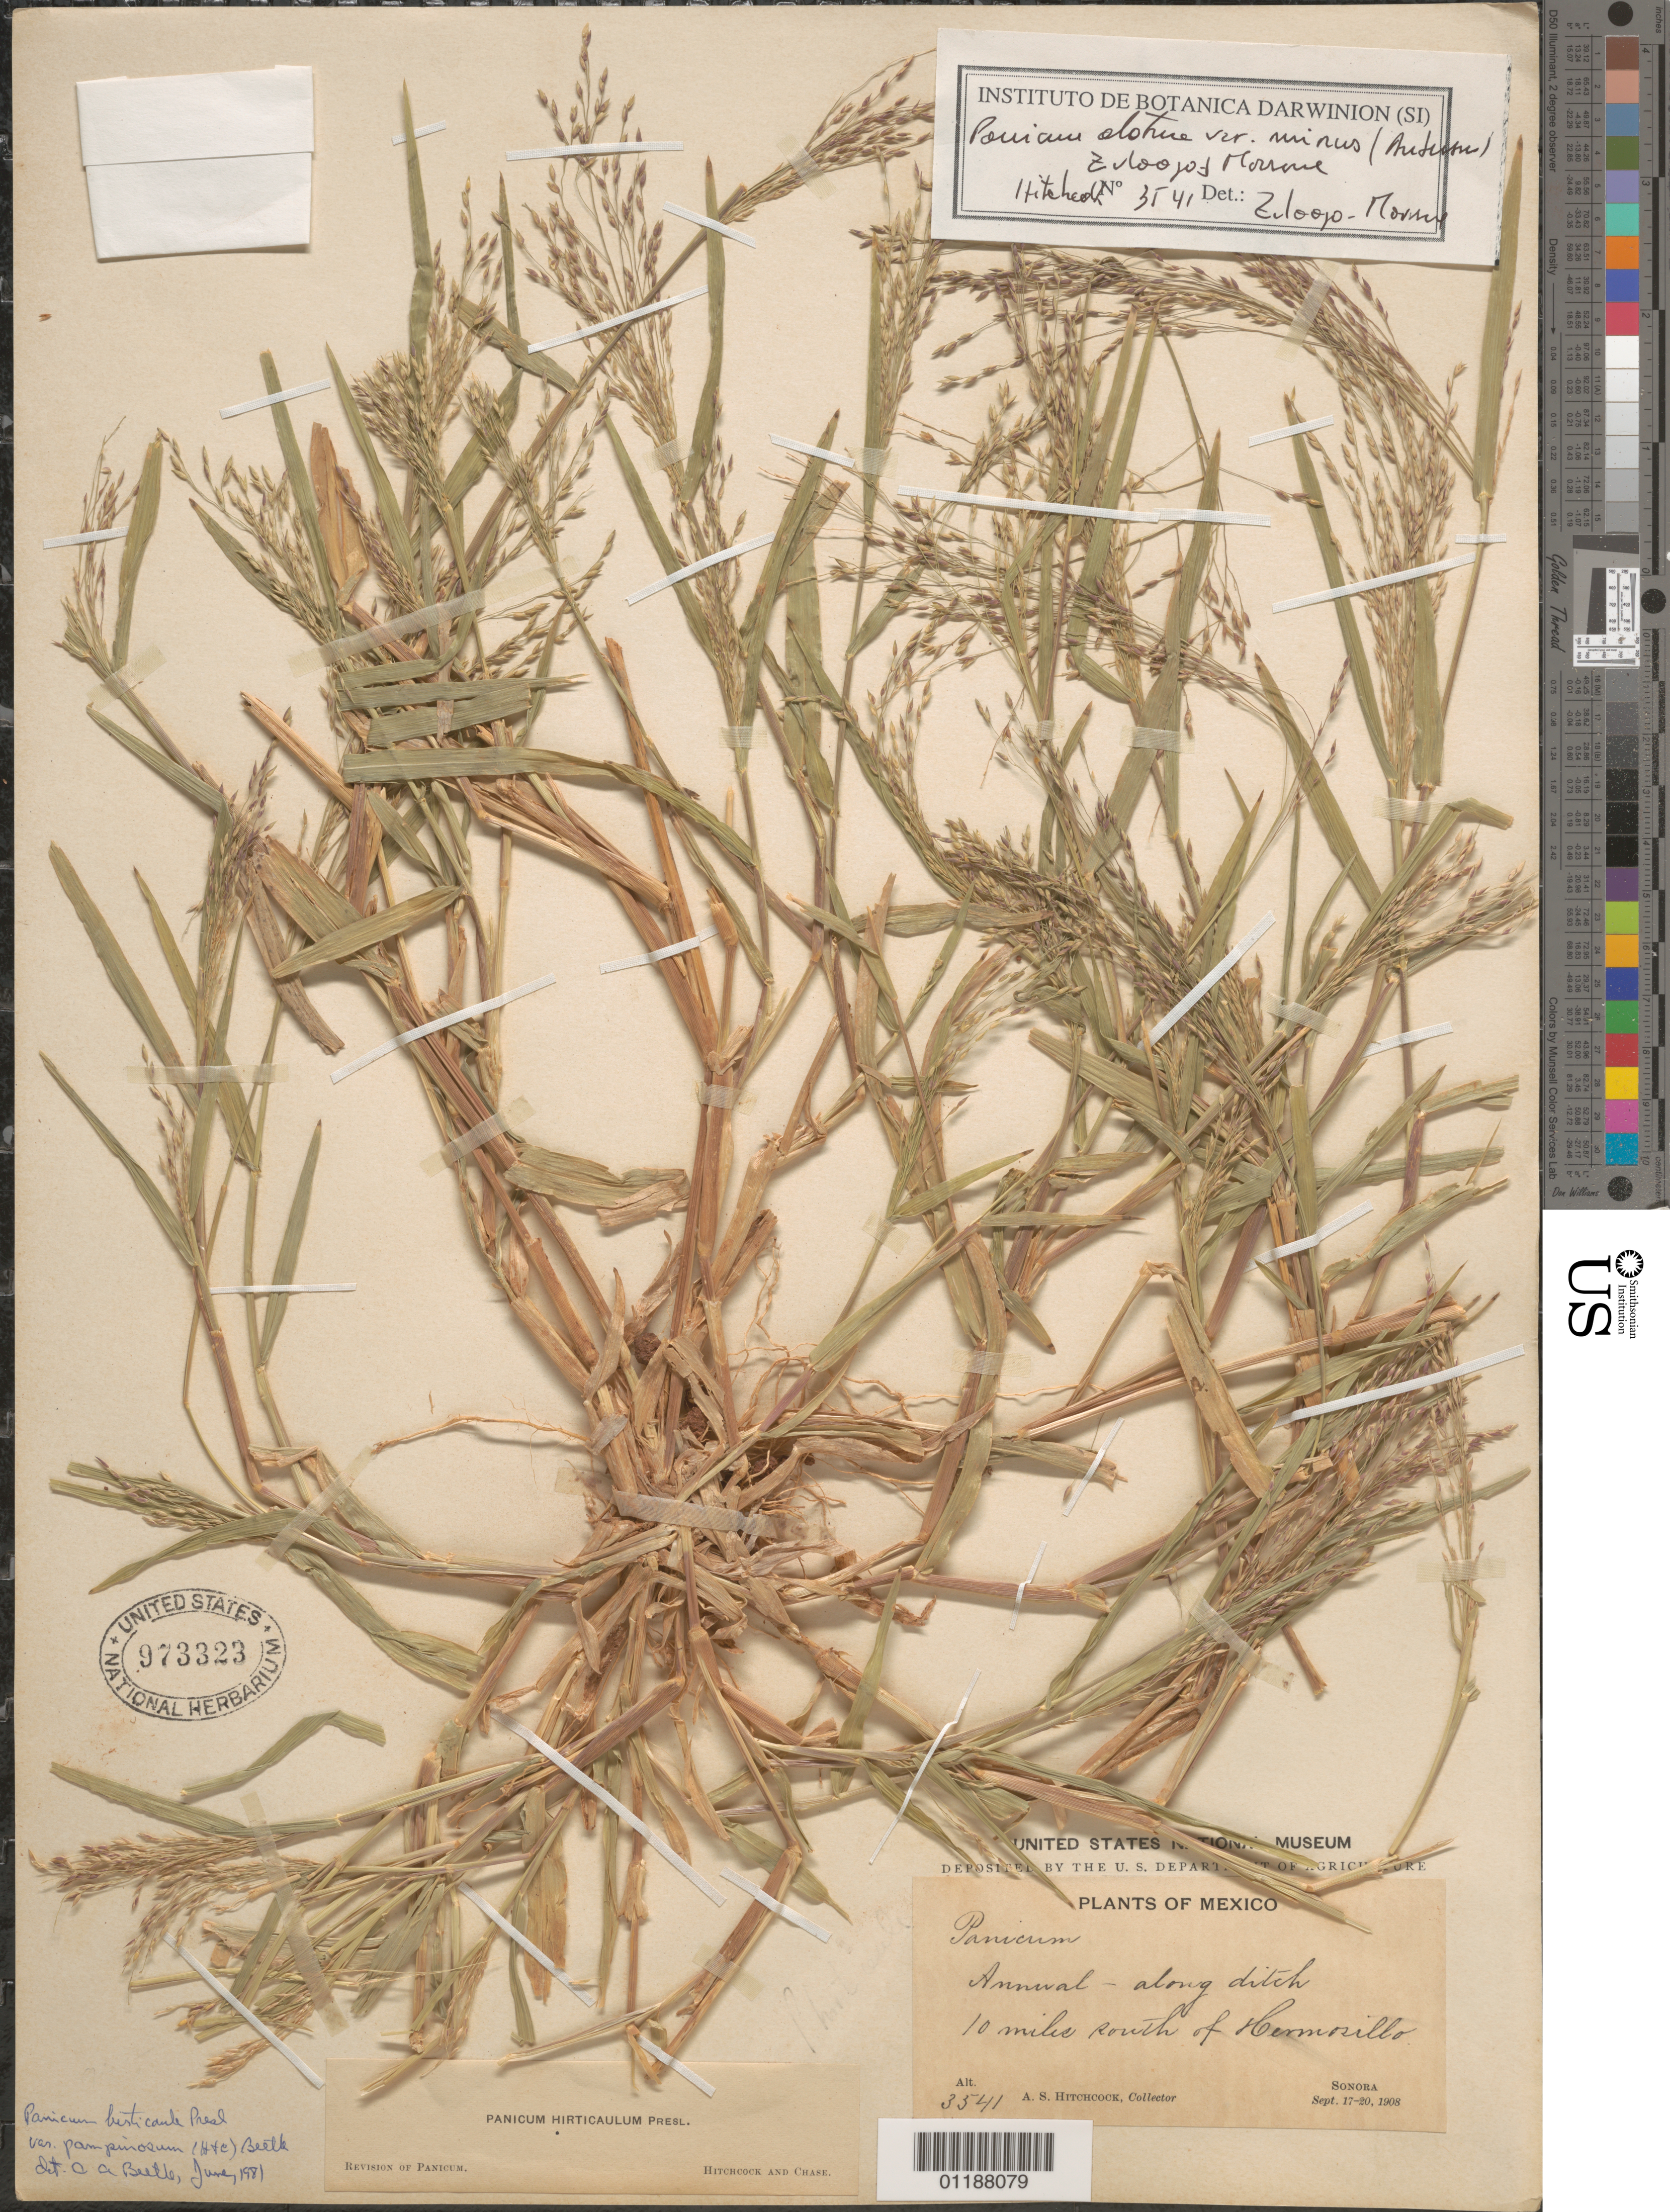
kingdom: Plantae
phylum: Tracheophyta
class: Liliopsida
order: Poales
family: Poaceae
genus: Panicum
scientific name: Panicum alatum var. minus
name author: Zuloaga & Morrone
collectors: A. S. Hitchcock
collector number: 3541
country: Mexico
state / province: Sonora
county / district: Hermosillo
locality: S of Hermosillo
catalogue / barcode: US 973323